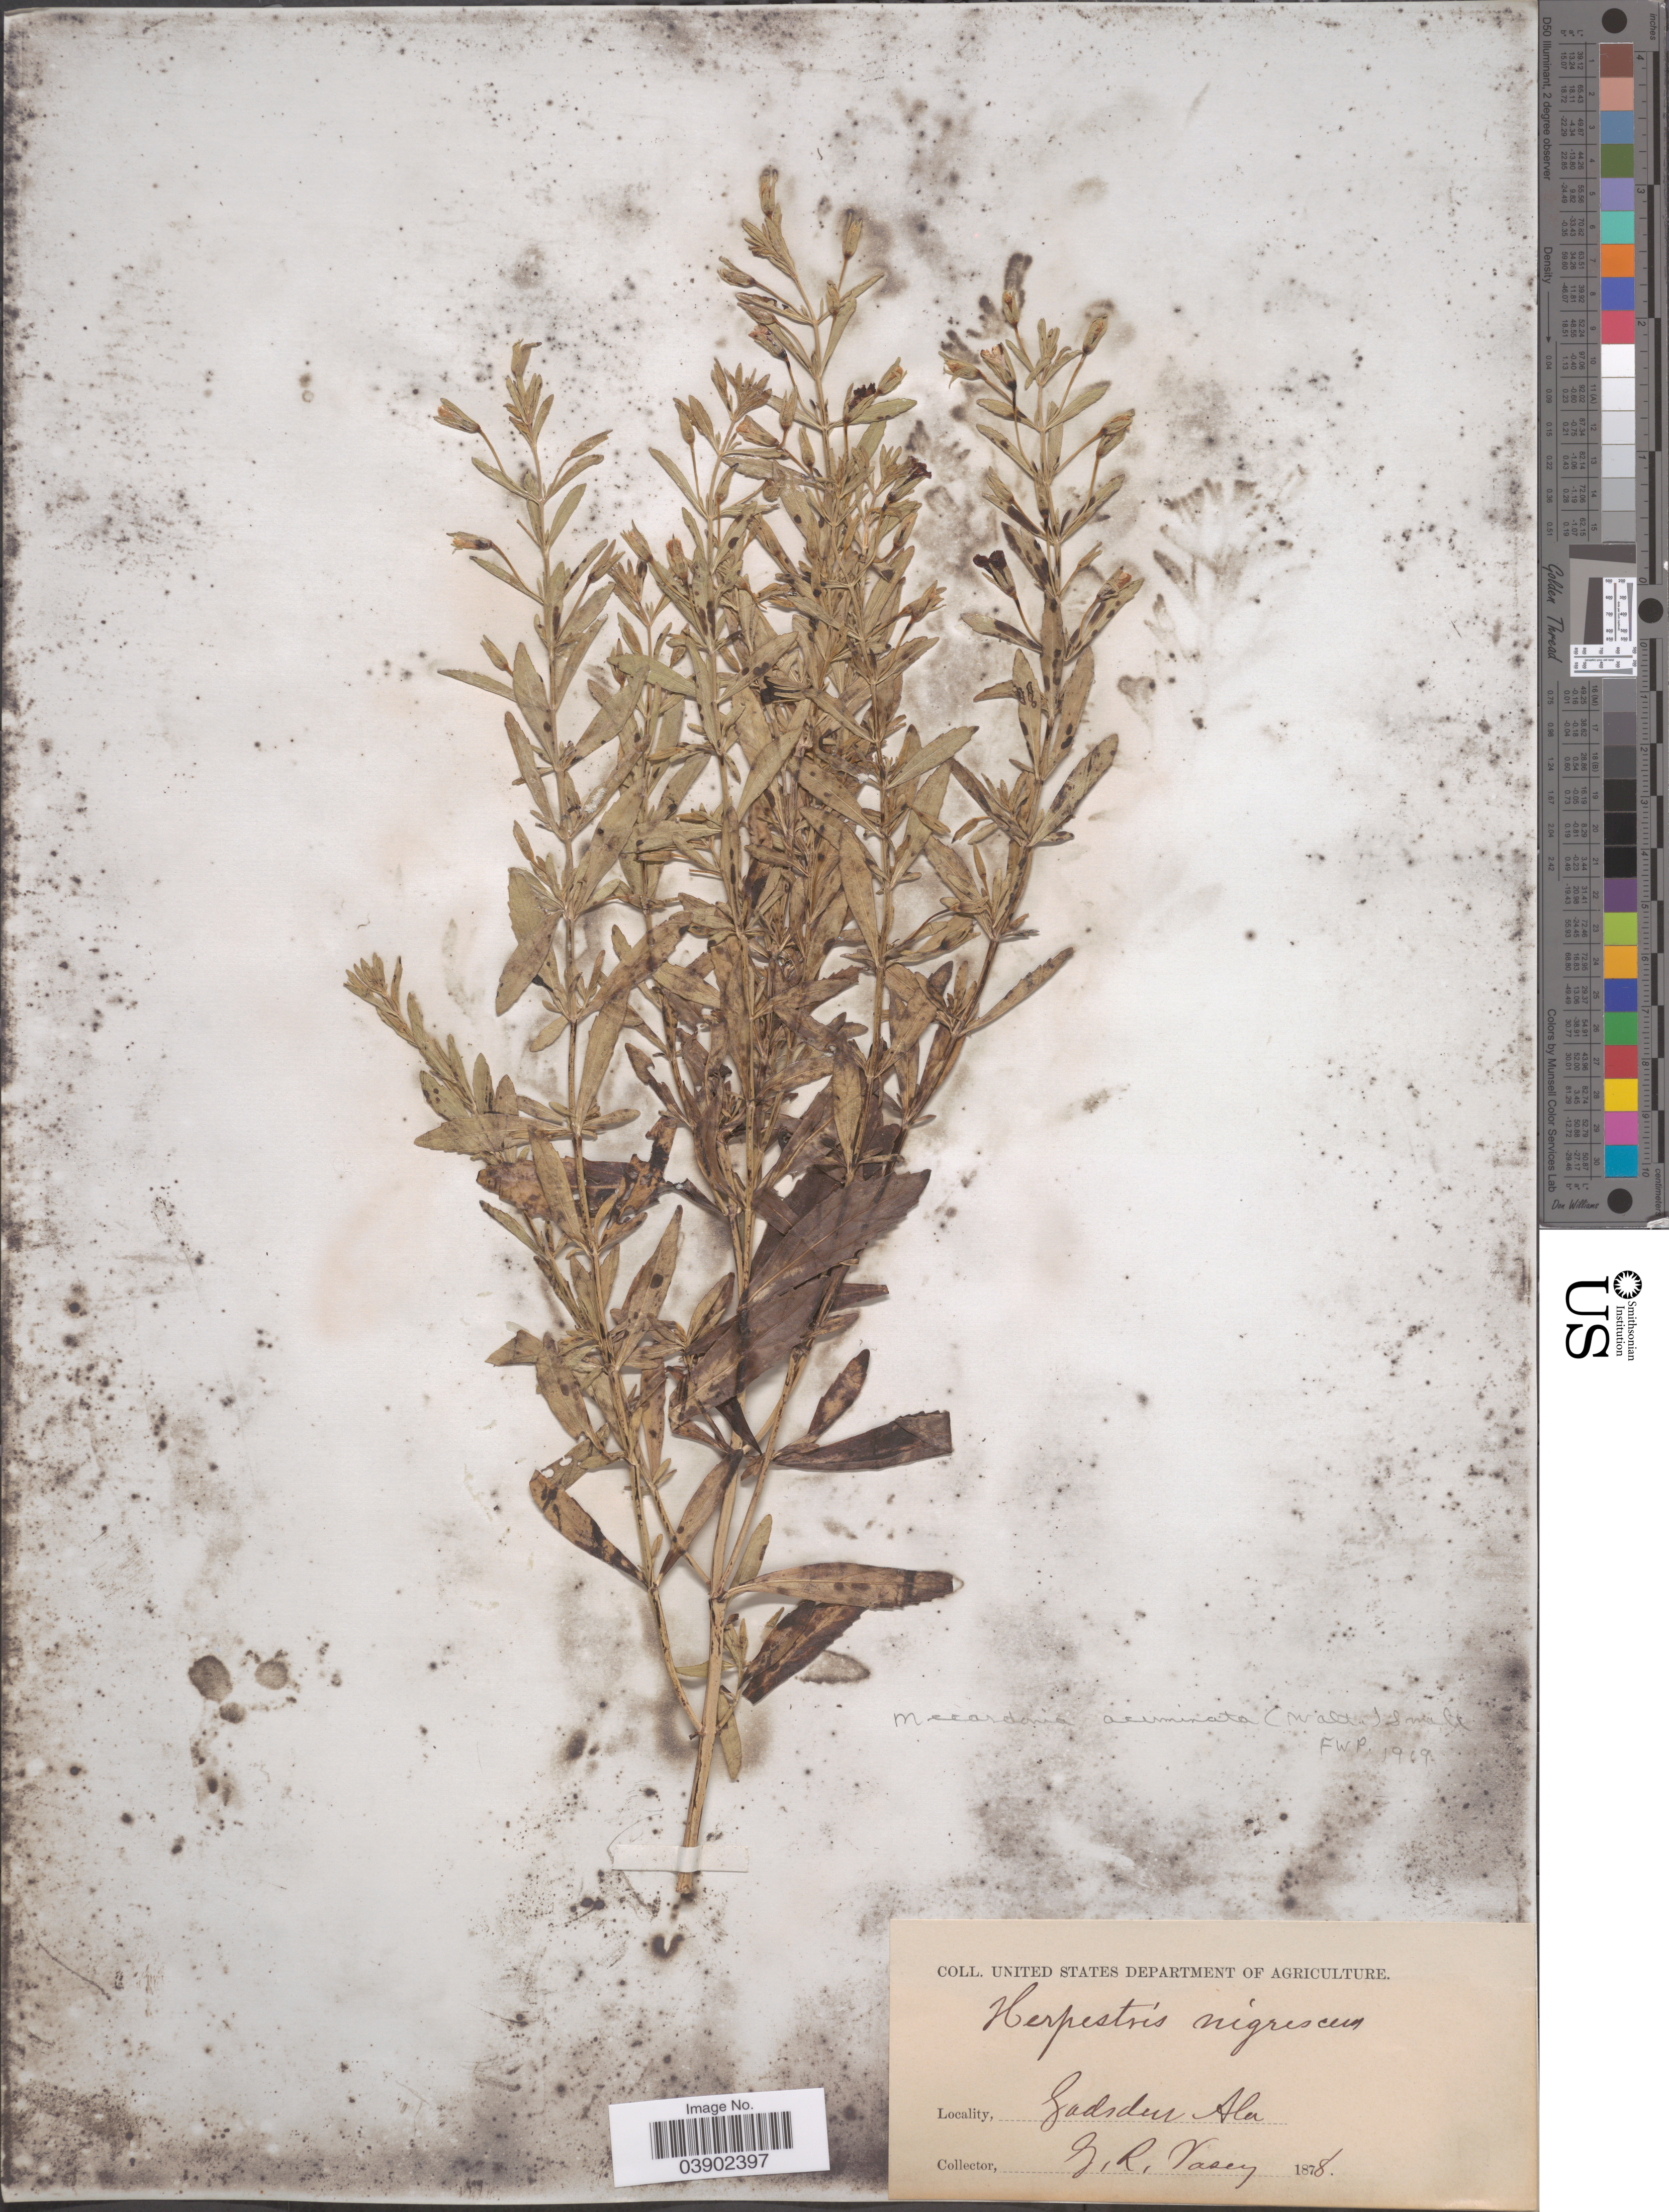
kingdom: Plantae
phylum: Tracheophyta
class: Magnoliopsida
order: Lamiales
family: Plantaginaceae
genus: Mecardonia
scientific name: Mecardonia vandellioides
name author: (Kunth) Pennell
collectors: G. R. Vasey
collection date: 1878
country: United States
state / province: Alabama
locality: Gadsden.